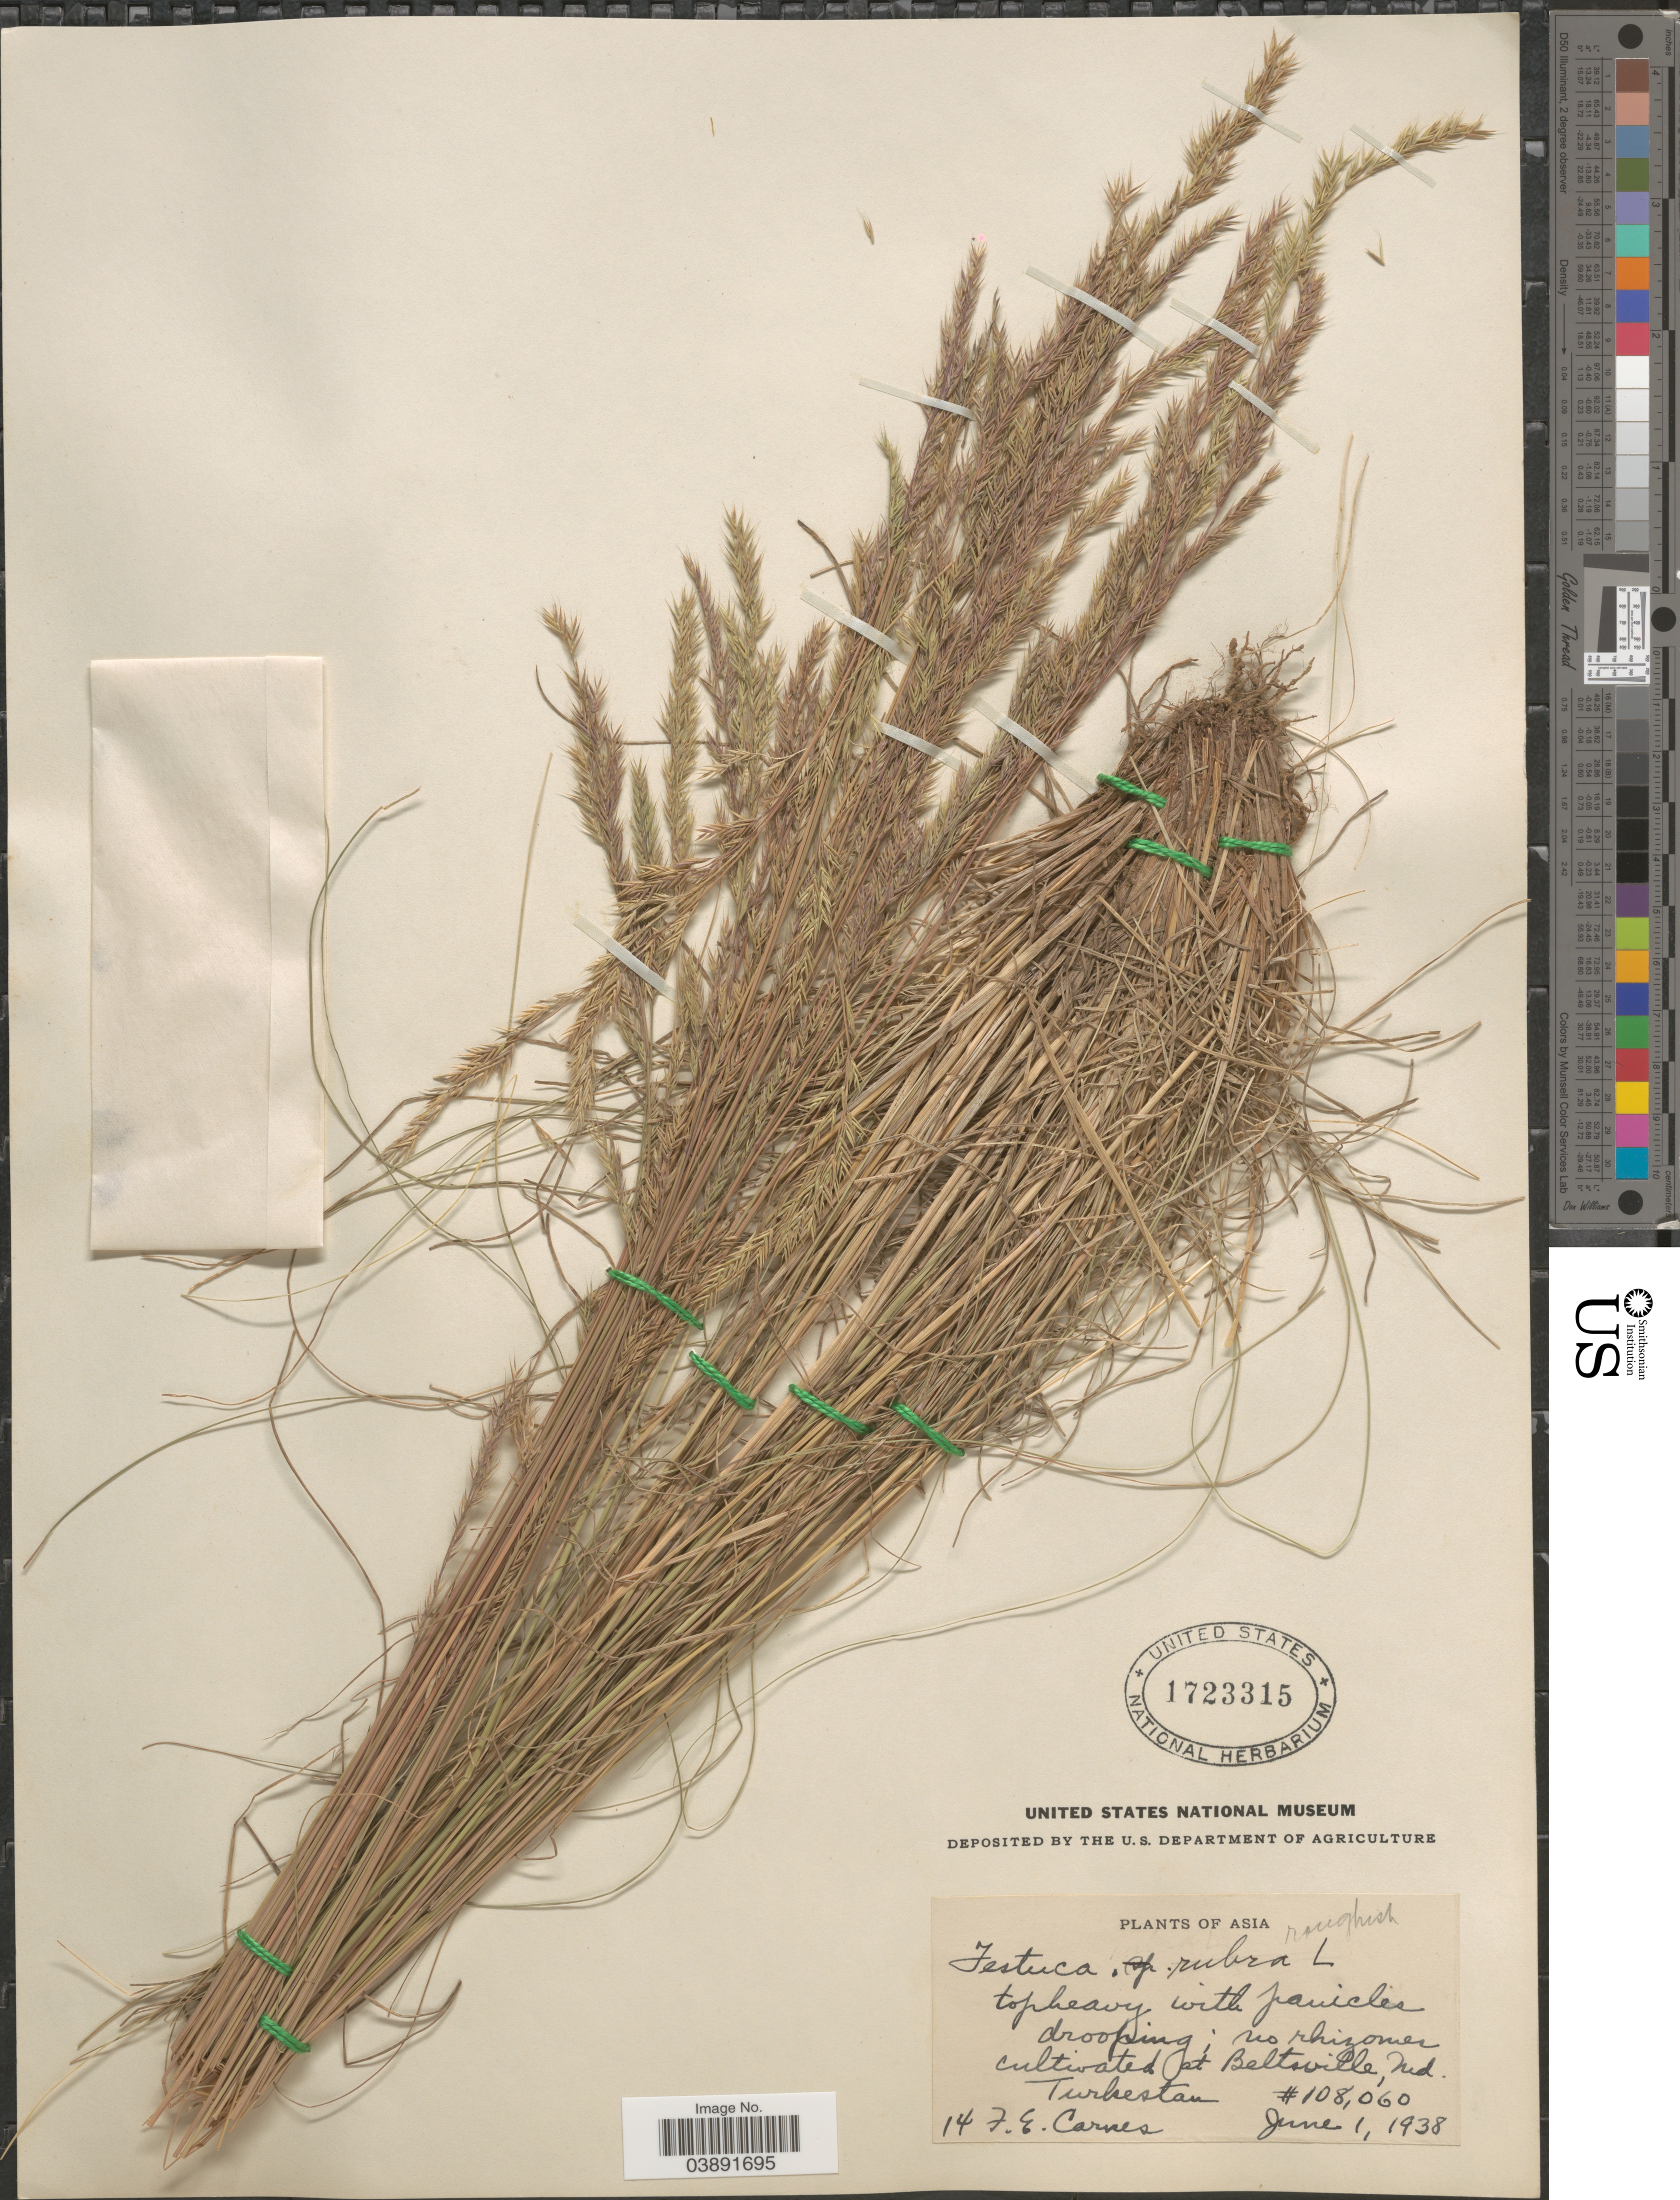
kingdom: Plantae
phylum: Tracheophyta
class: Liliopsida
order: Poales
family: Poaceae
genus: Festuca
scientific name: Festuca rubra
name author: L.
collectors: F. Carnes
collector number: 14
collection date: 1938-06-01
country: United States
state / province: Maryland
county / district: Prince George's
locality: Beltsville.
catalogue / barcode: US 1723315